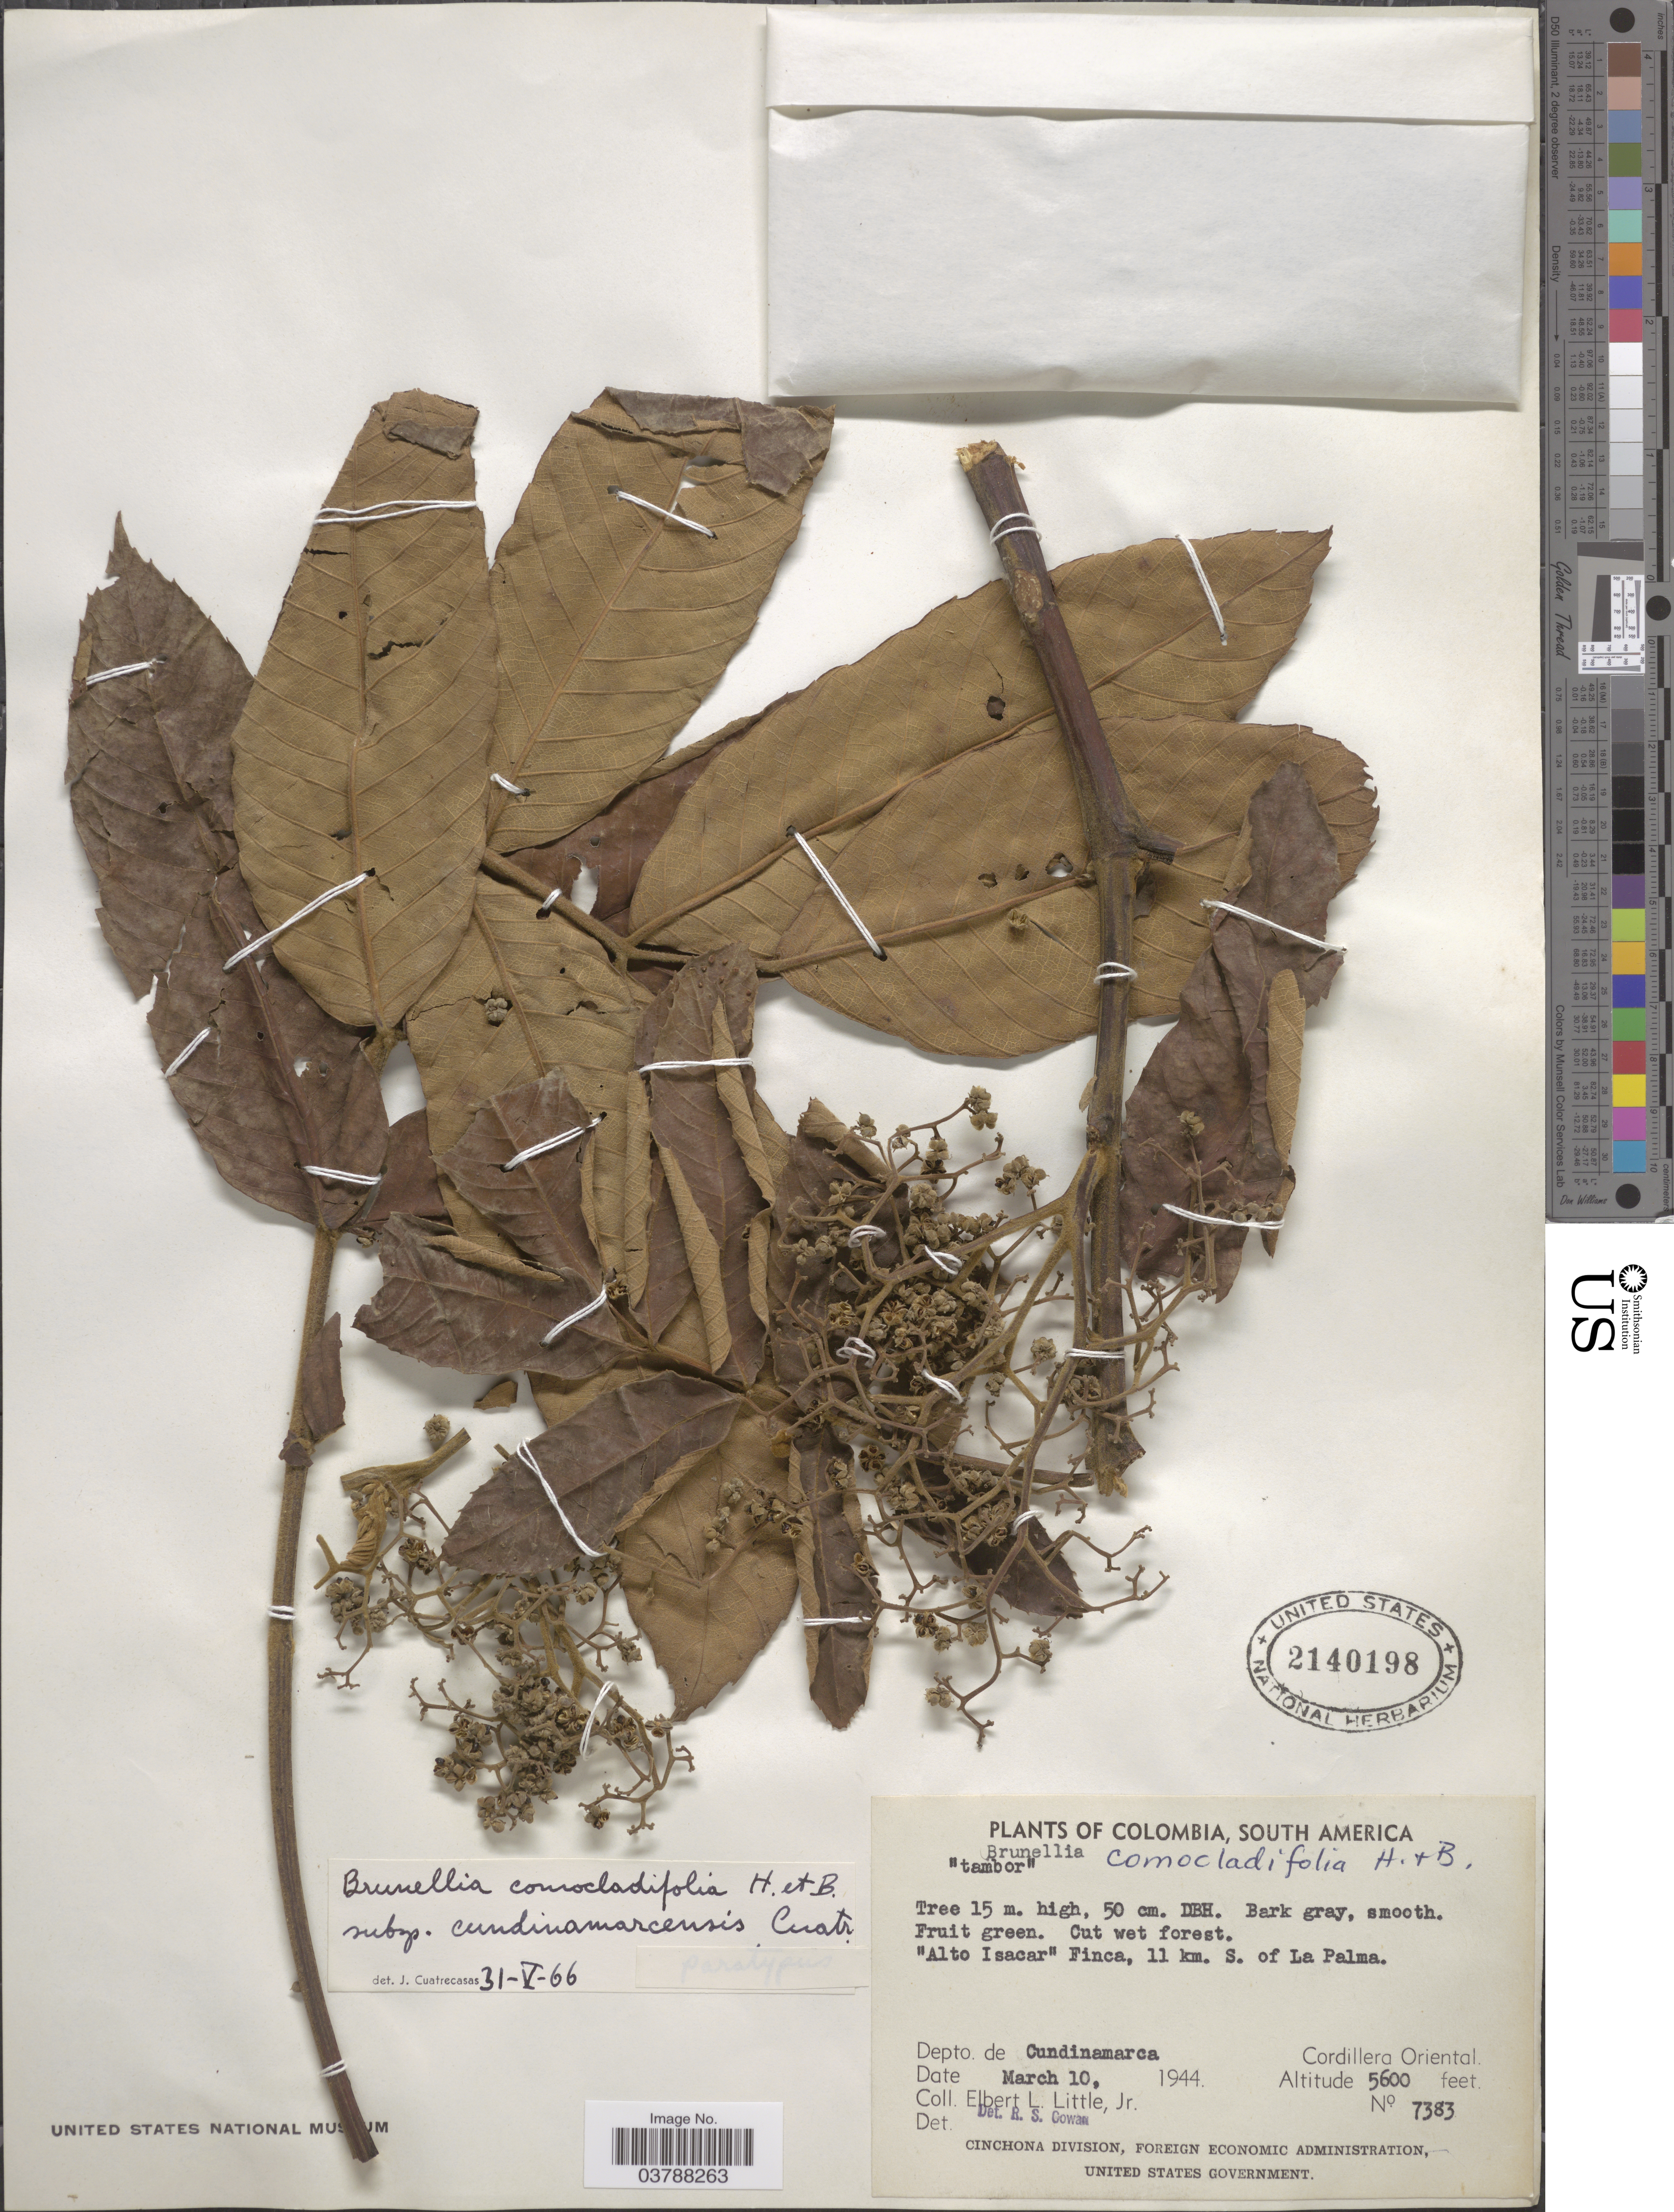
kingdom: Plantae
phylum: Tracheophyta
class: Magnoliopsida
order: Oxalidales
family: Brunelliaceae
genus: Brunellia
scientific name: Brunellia comocladifolia subsp. cundinamarcensis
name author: Cuatrec.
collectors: E. L. Little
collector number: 7383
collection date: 1944-03-10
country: Colombia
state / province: Cundinamarca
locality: Alto Isacar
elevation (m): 1707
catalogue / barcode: US 2140198